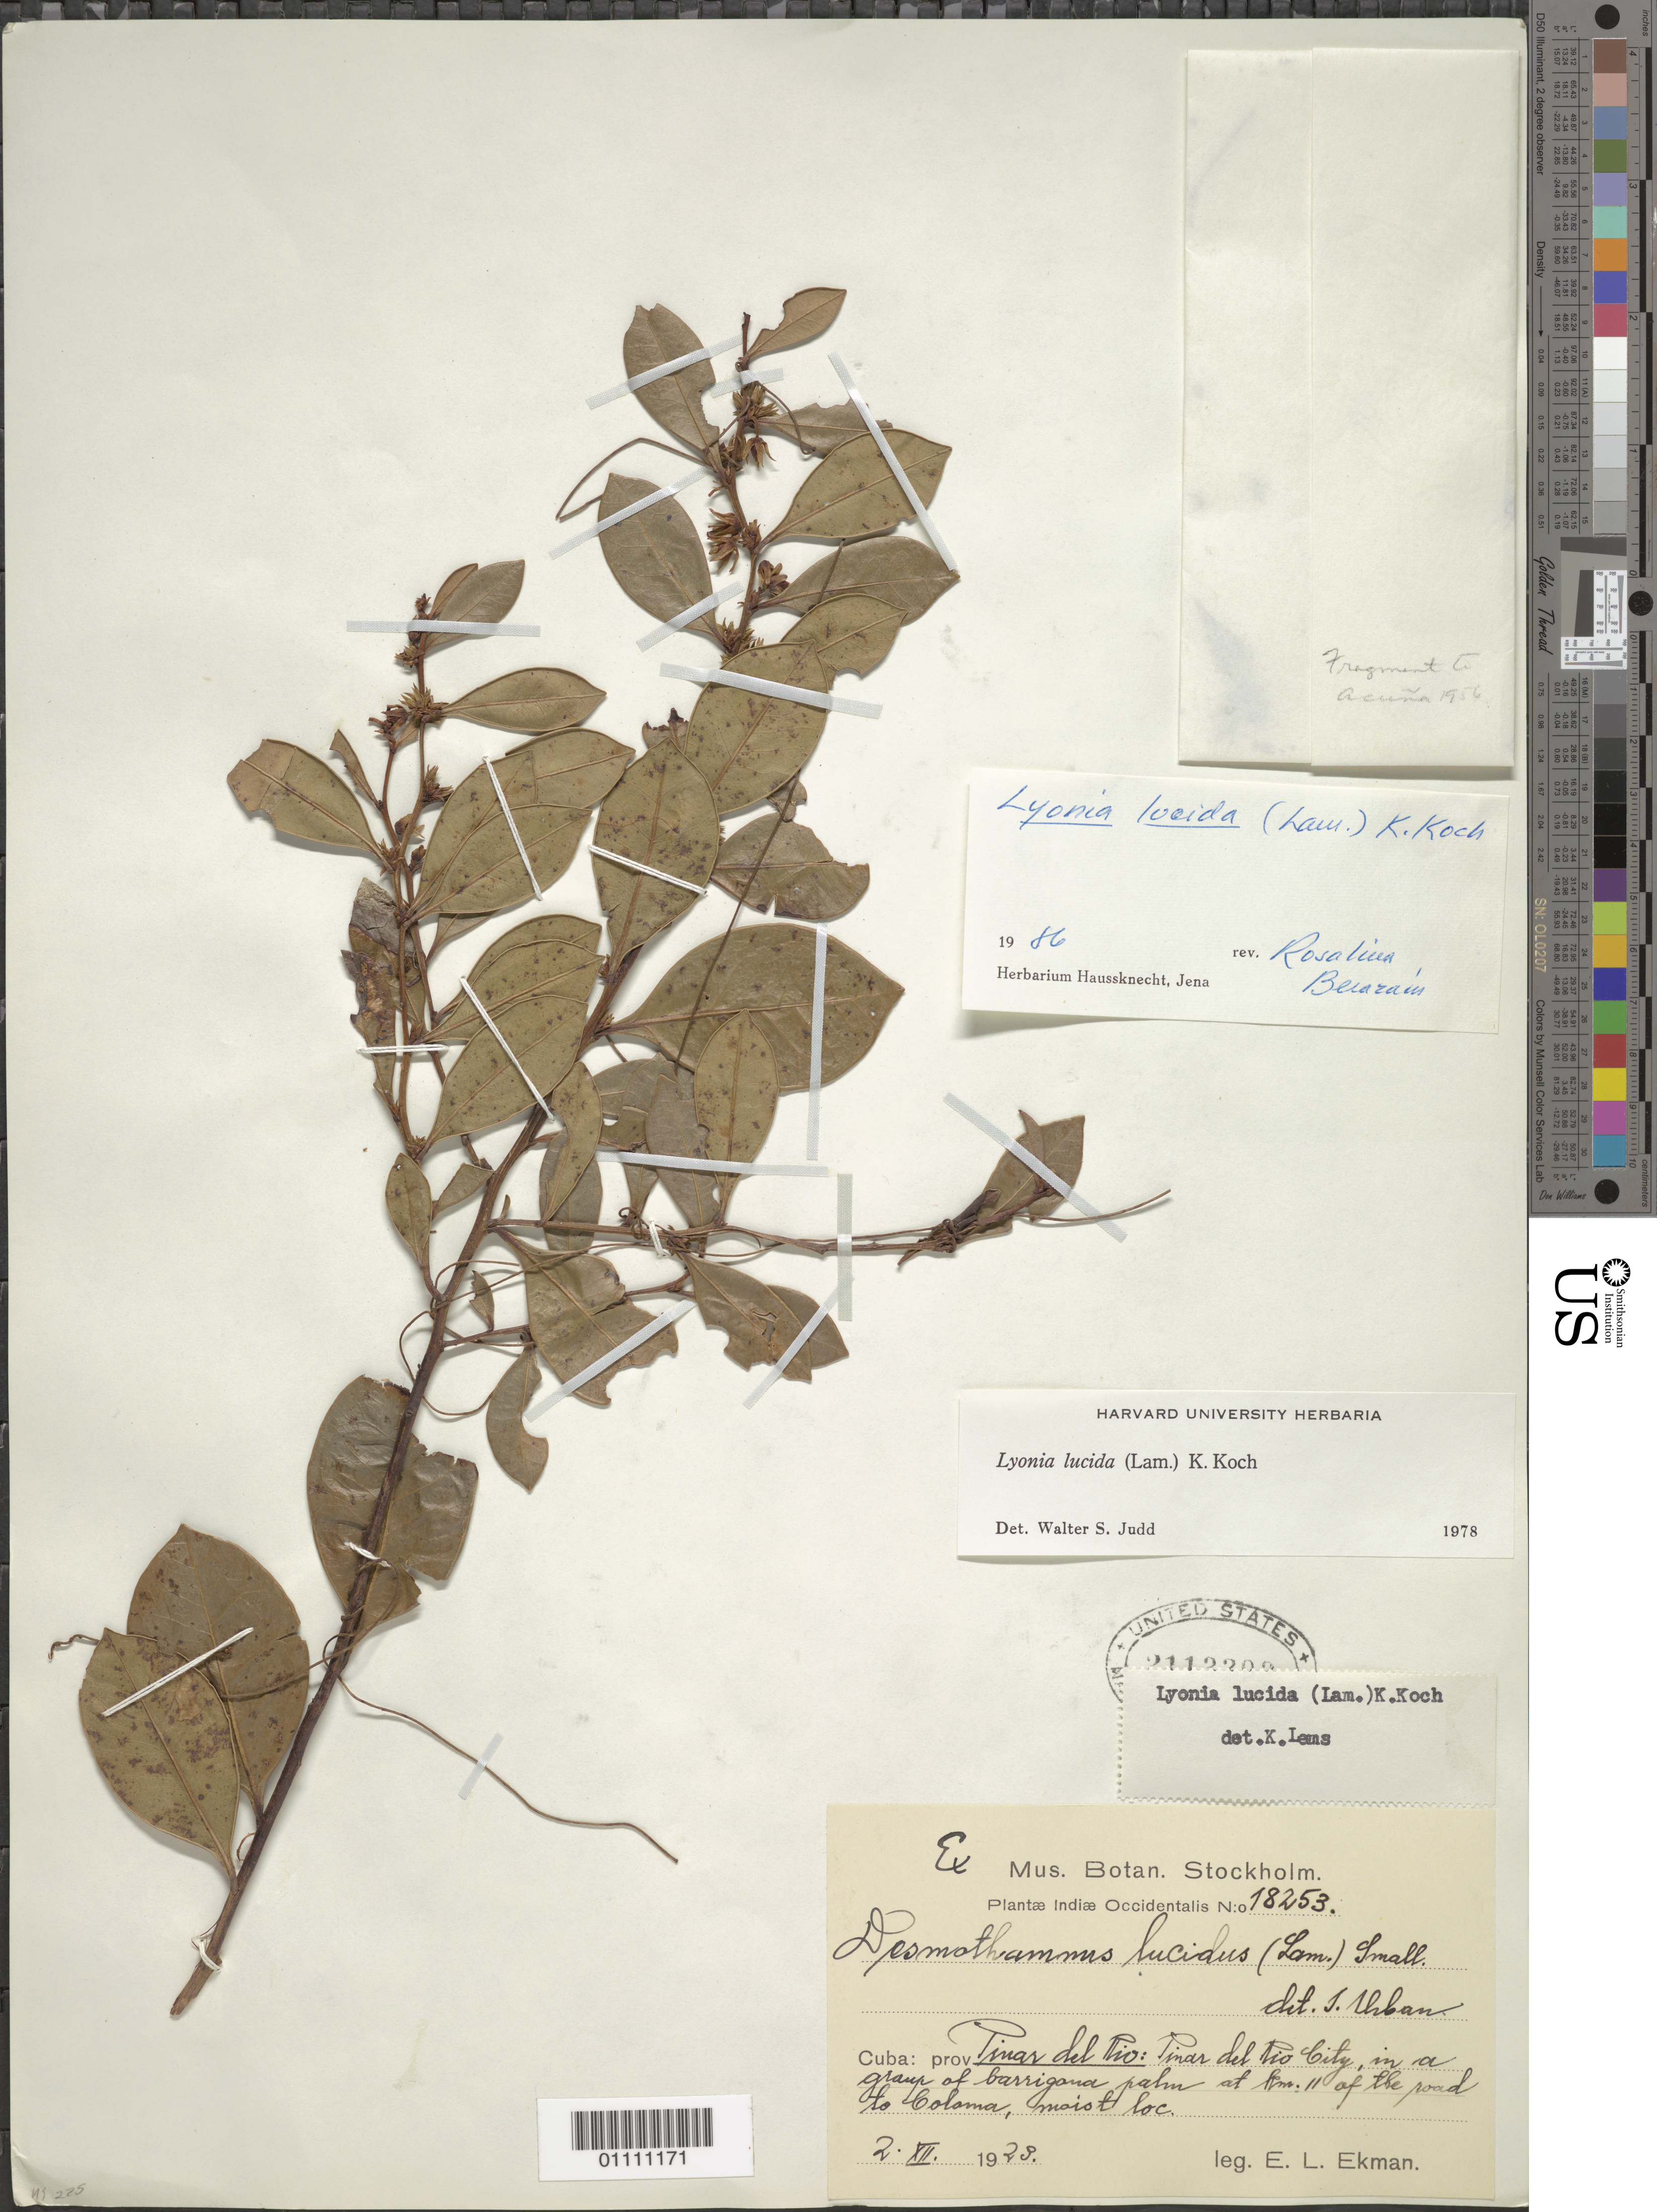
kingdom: Plantae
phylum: Tracheophyta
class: Magnoliopsida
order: Ericales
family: Ericaceae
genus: Lyonia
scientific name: Lyonia lucida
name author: K. Koch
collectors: E. L. Ekman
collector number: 18253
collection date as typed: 02 Jul 1923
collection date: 1923-07-02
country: Cuba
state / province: Pinar del Rio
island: Cuba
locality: Pinar del Rio city, in a group of barrigana palm at km 11 of the road to Coloma, moist loc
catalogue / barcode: US 2113393